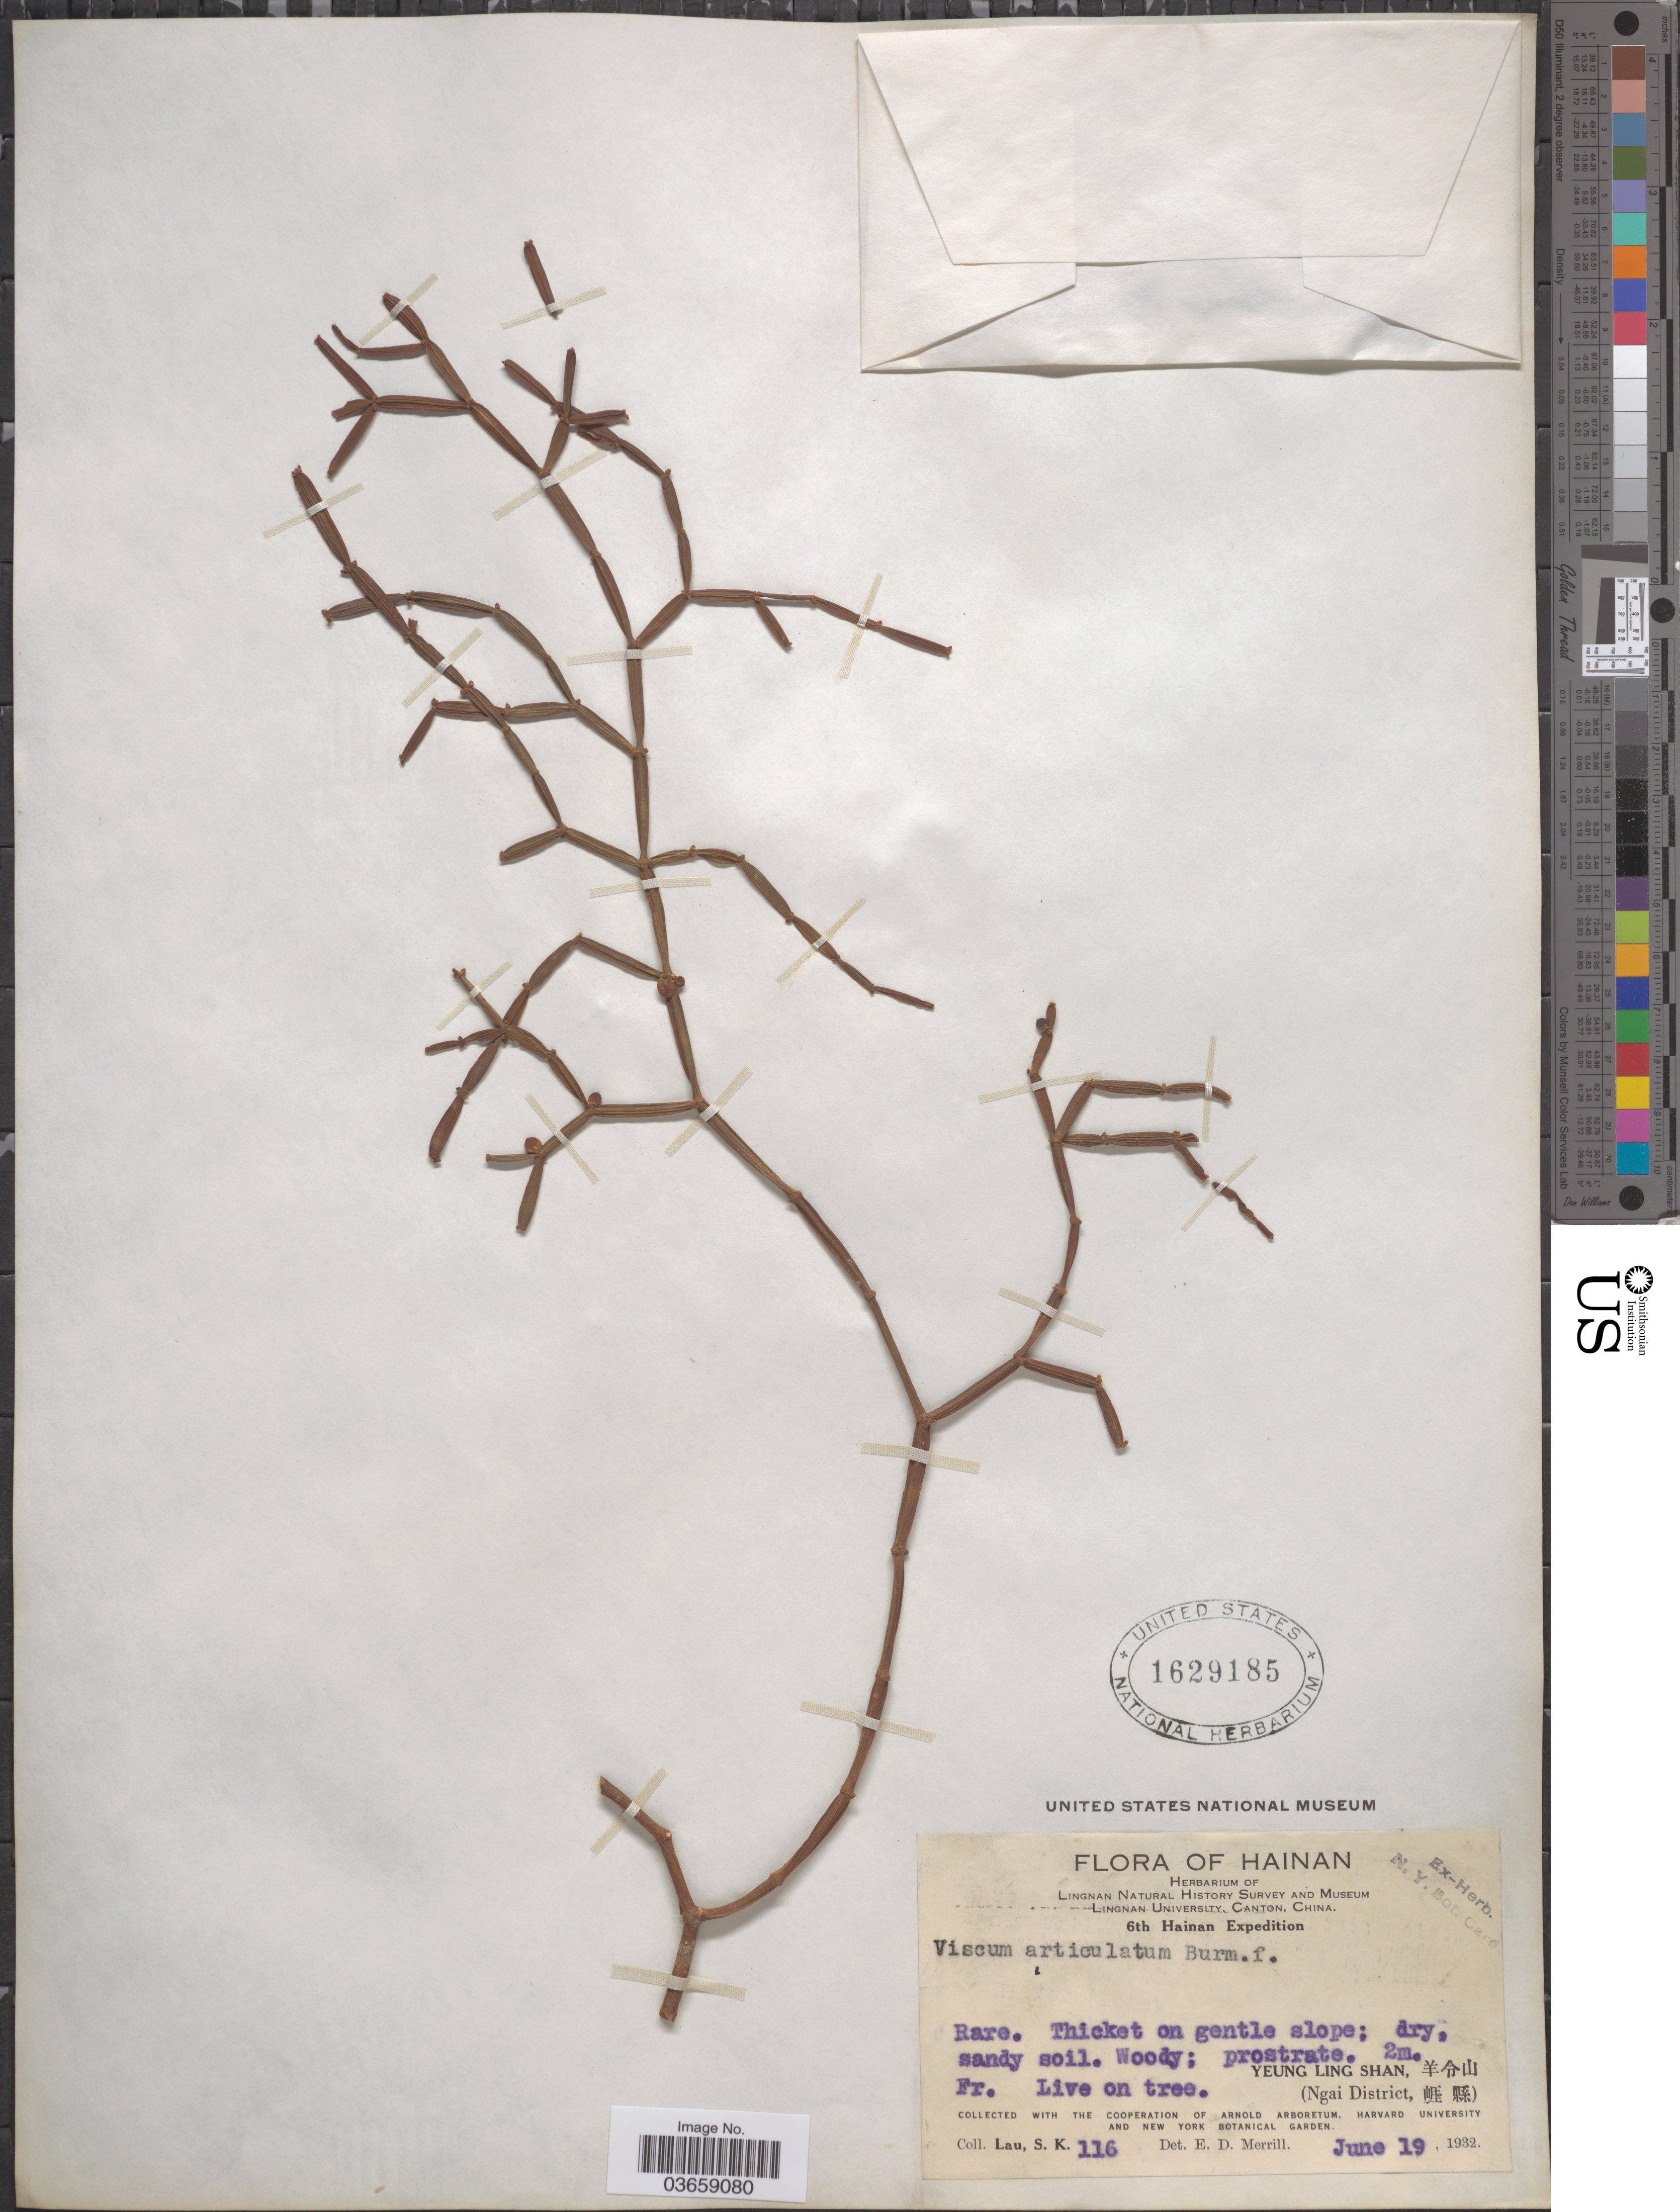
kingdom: Plantae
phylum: Tracheophyta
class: Magnoliopsida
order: Santalales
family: Viscaceae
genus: Viscum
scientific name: Viscum articulatum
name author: Burm. f.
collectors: S. K. Lau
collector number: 116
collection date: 1932-06-19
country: China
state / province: Hainan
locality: Yeung Ling Shan. (Ngai District).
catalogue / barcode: US 1629185